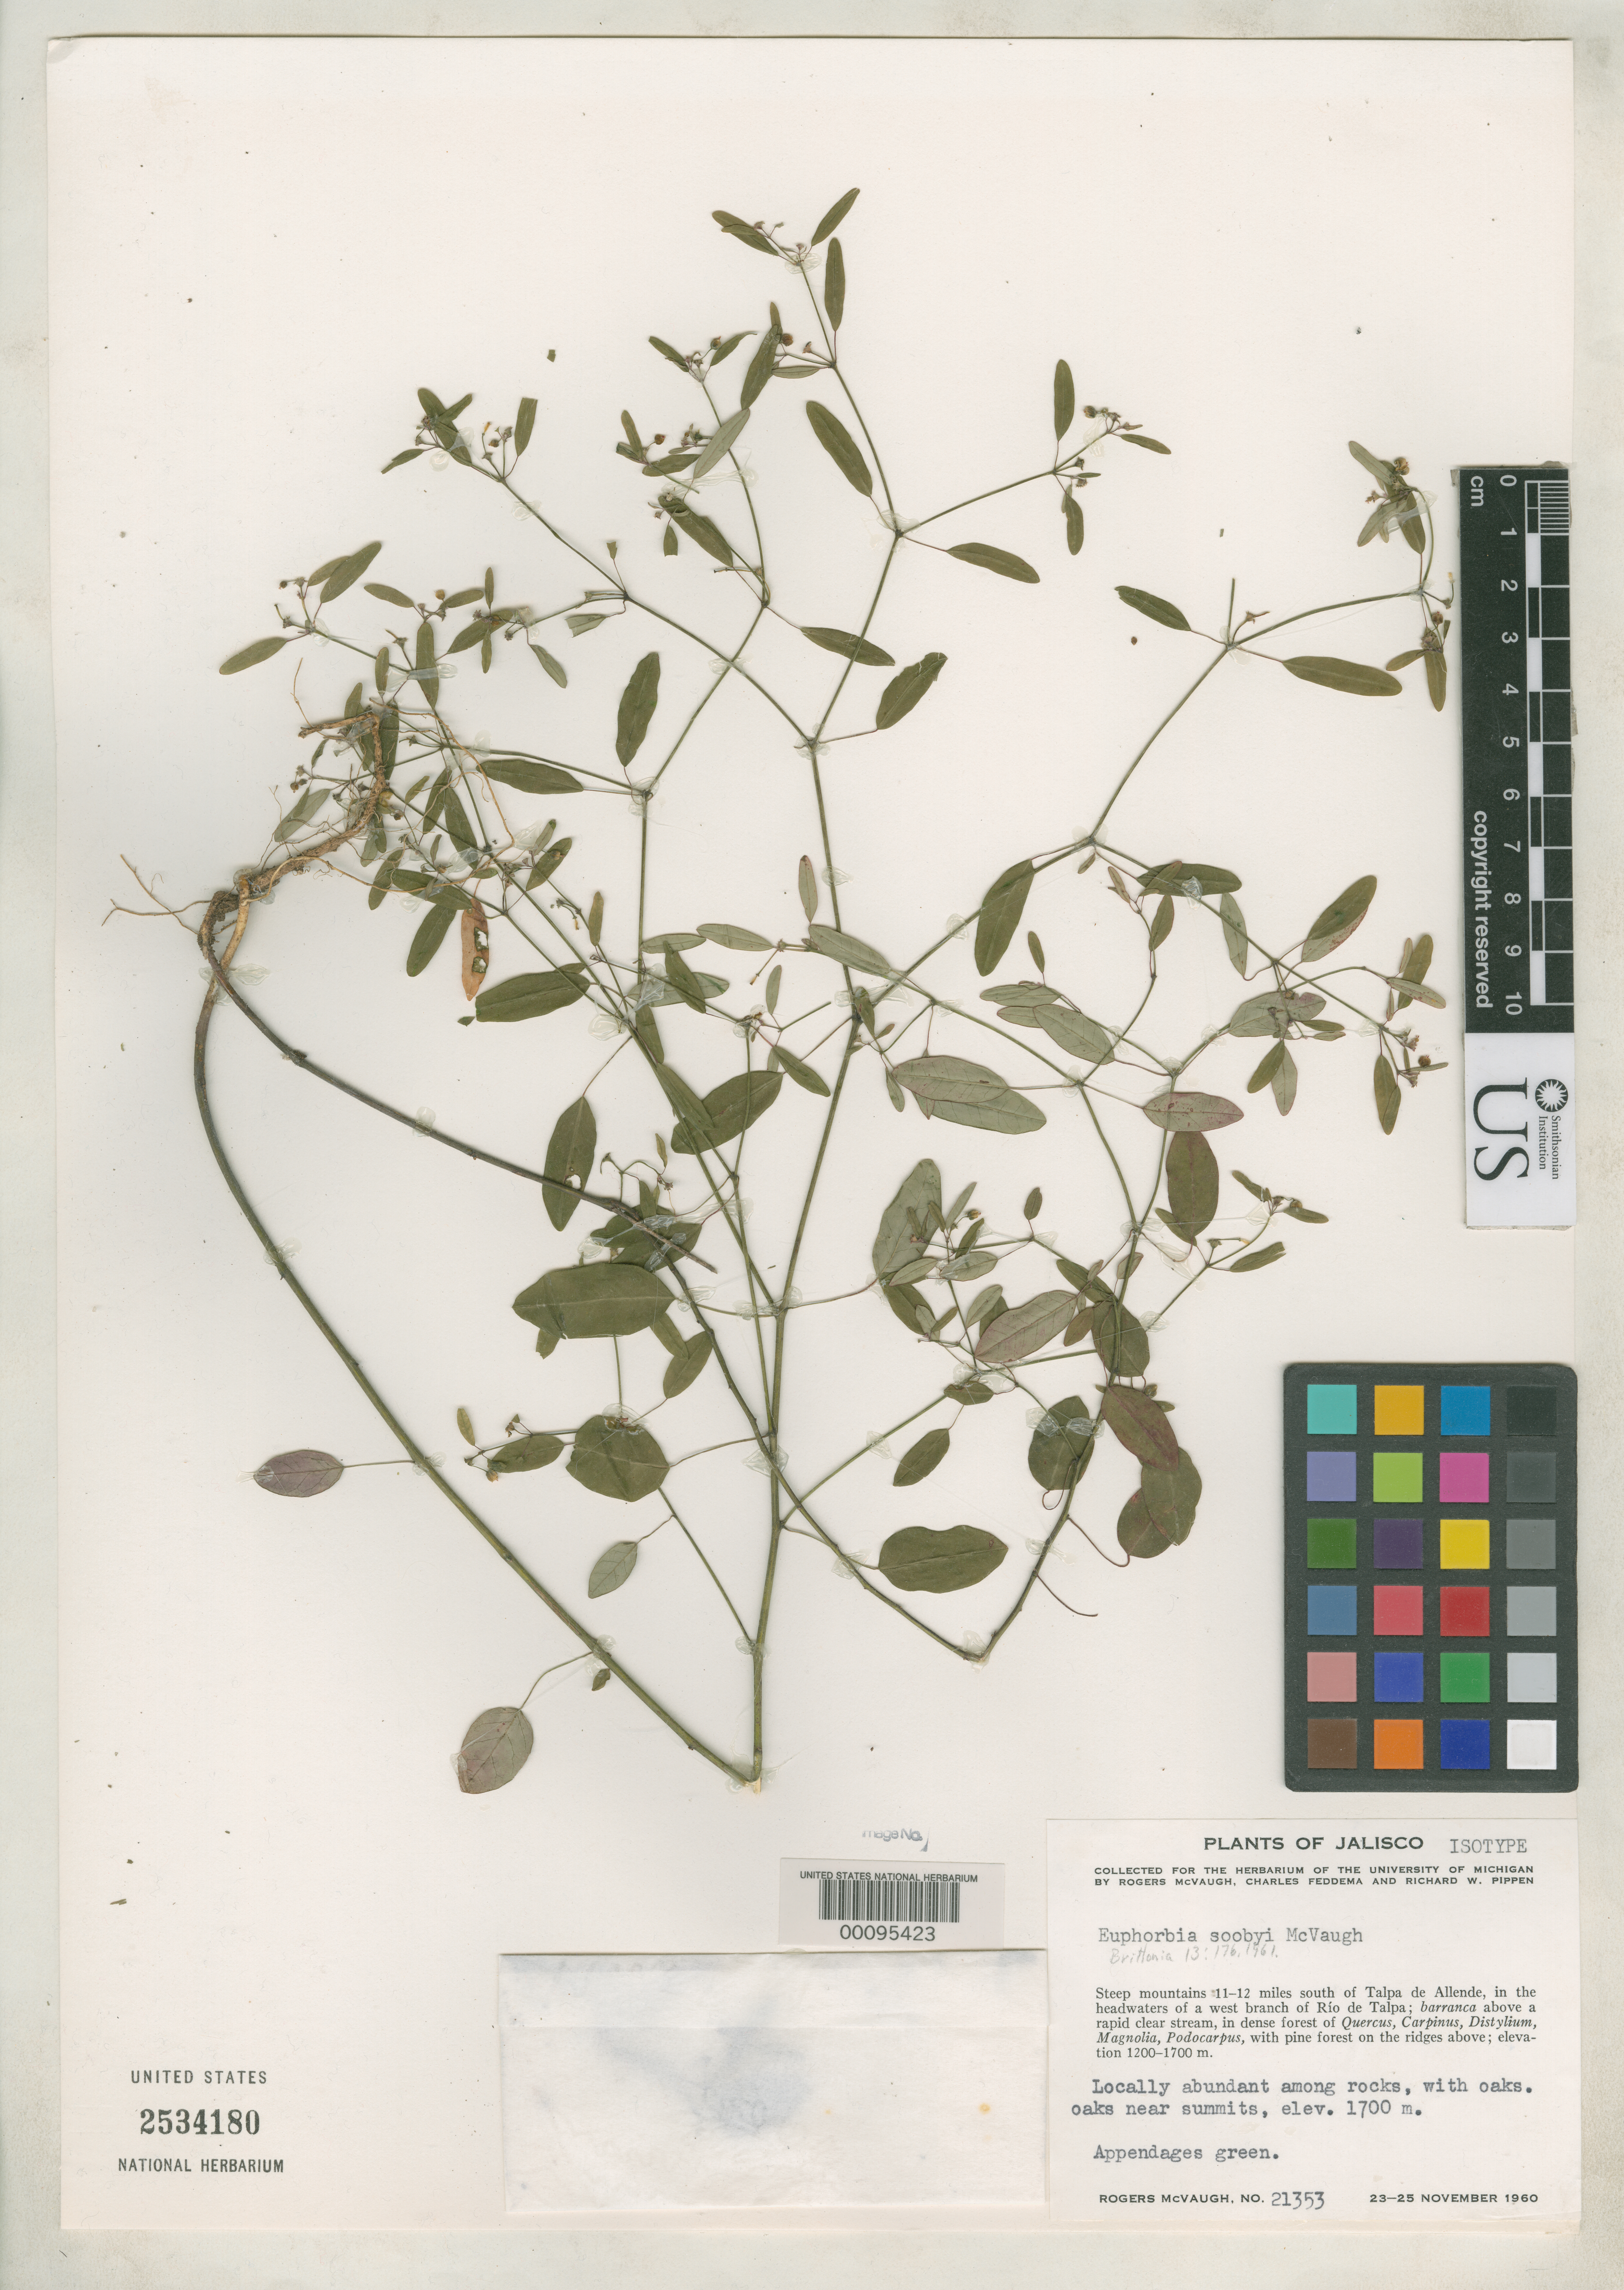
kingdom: Plantae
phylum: Tracheophyta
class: Magnoliopsida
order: Malpighiales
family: Euphorbiaceae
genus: Euphorbia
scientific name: Euphorbia soobyi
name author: McVaugh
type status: Isotype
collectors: R. McVaugh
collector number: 21353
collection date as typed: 23 Nov 1960 to 25 Nov 1960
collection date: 1960-11-23/1960-11-25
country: Mexico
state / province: Jalisco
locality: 11-12 mi. S of Talpa de Allende.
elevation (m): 1200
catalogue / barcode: US 2534180